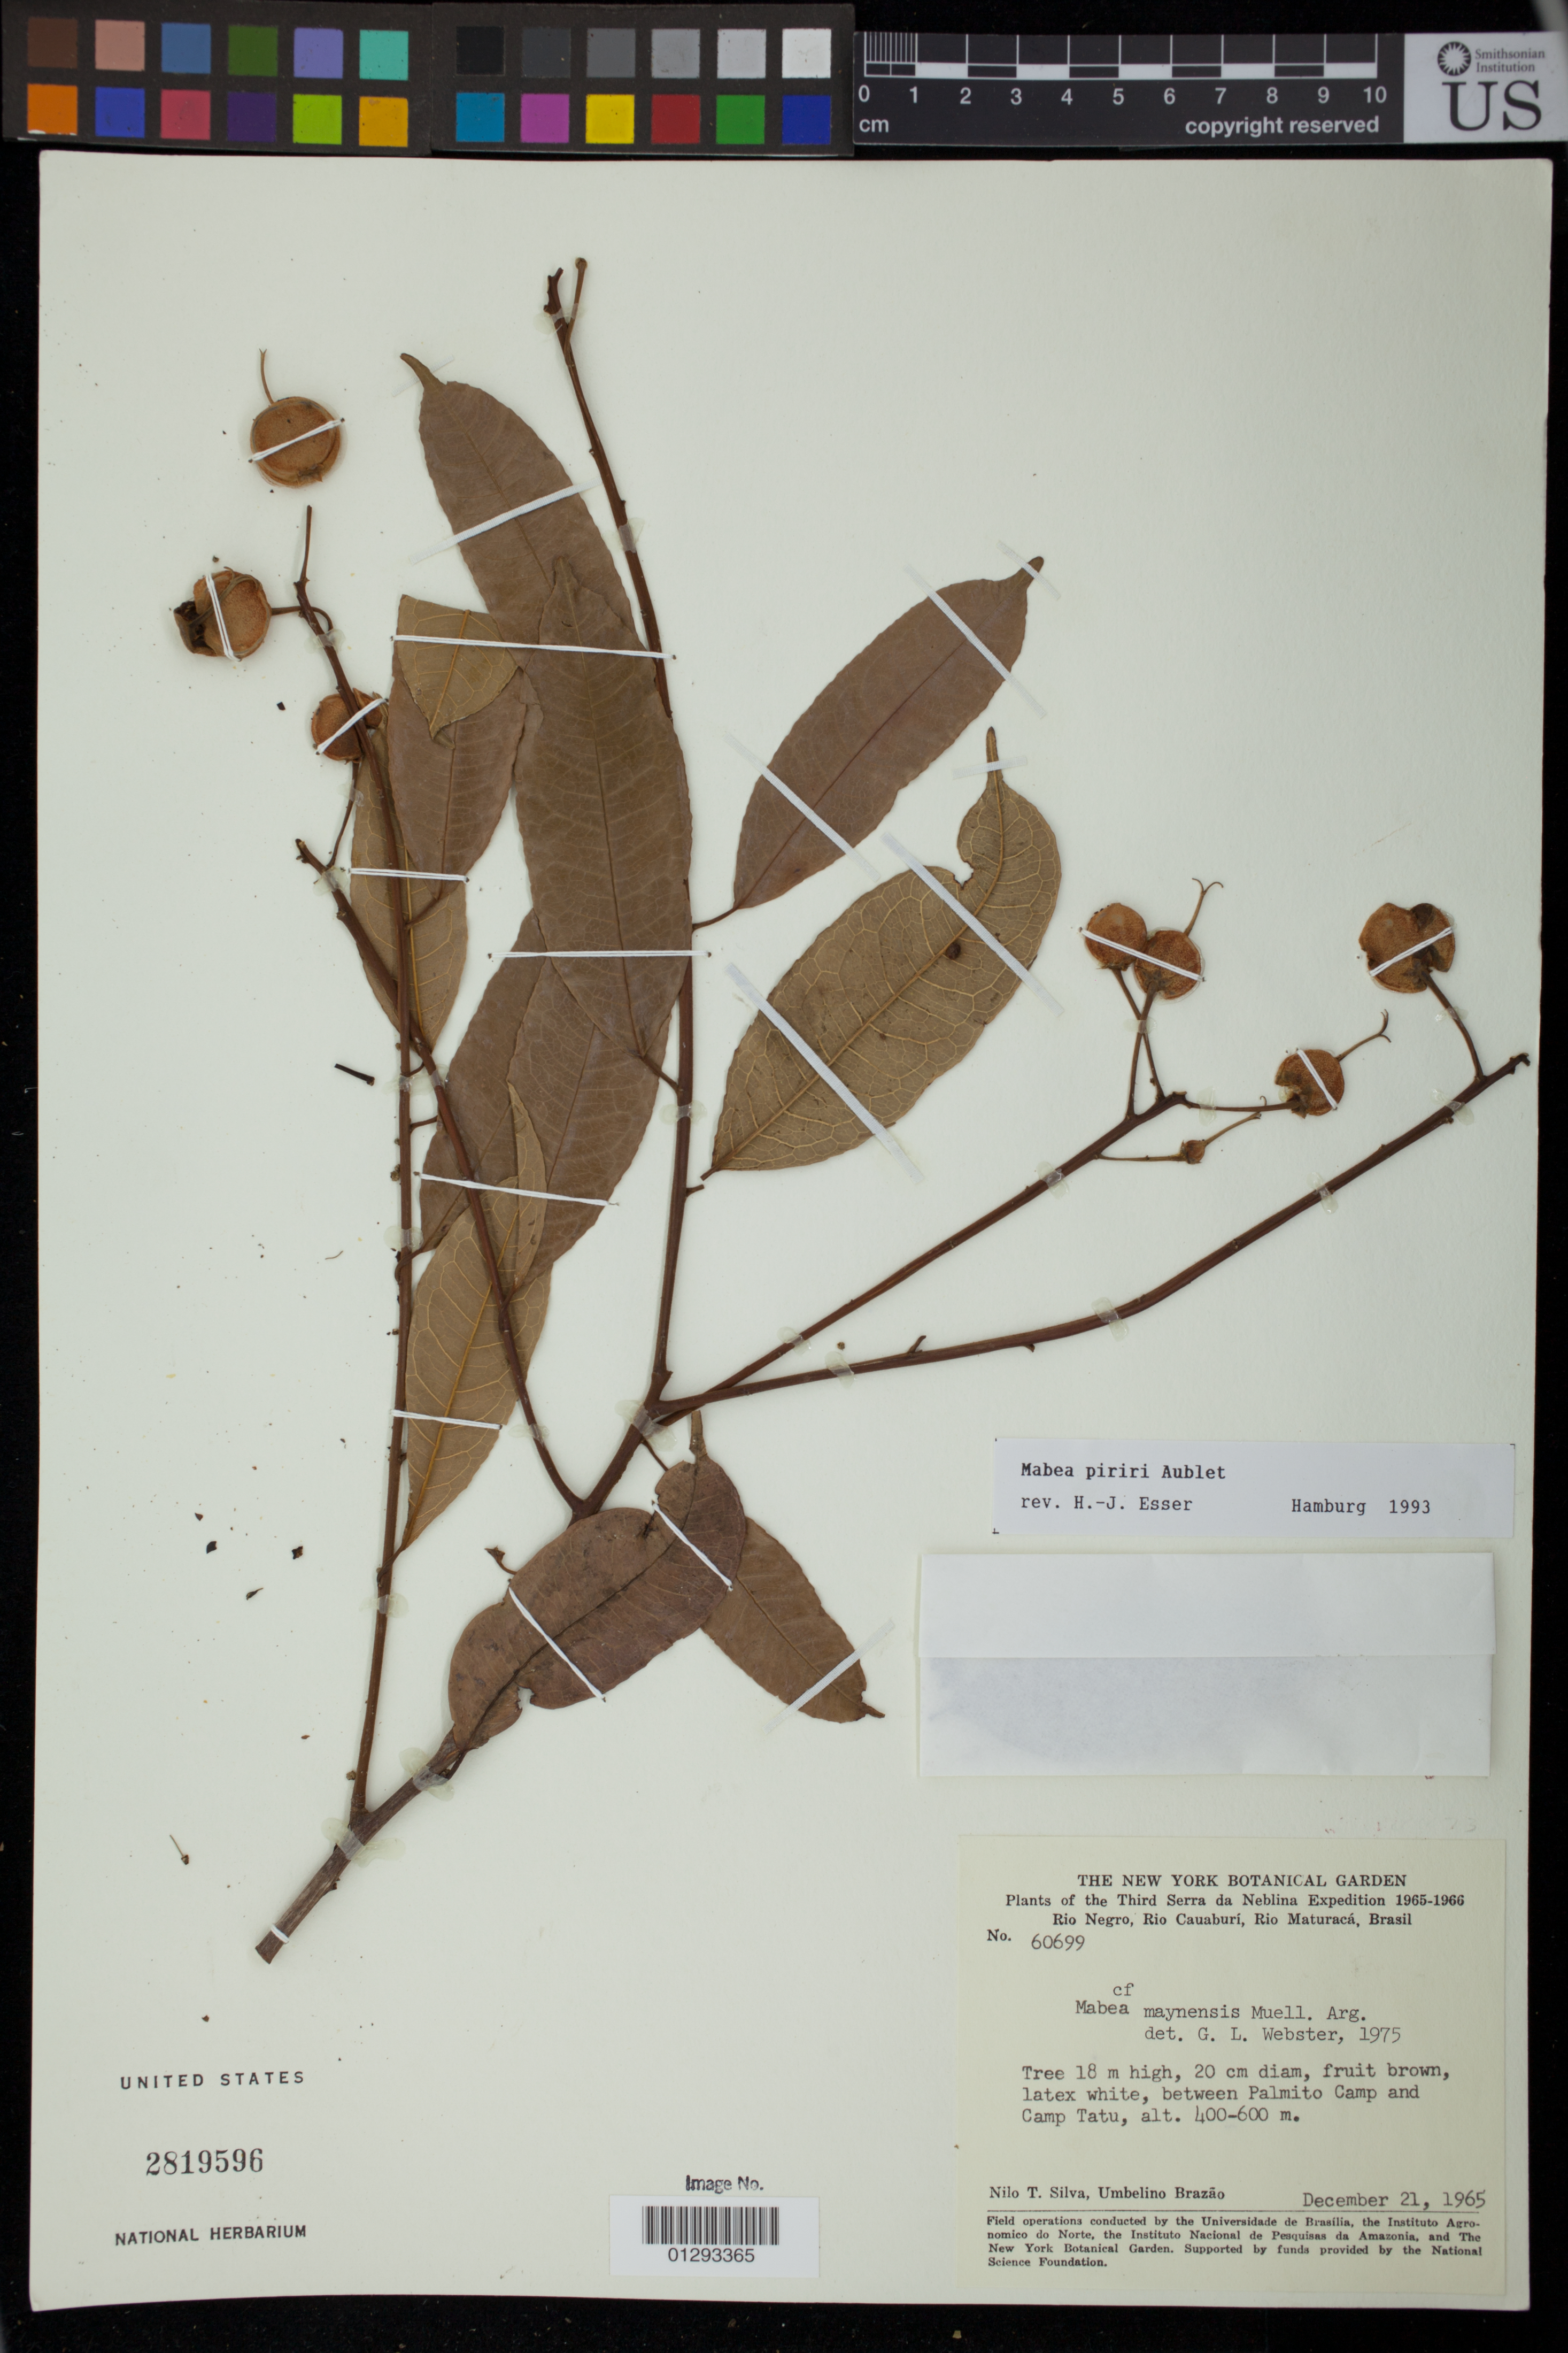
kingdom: Plantae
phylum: Tracheophyta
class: Magnoliopsida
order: Malpighiales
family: Euphorbiaceae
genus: Mabea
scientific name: Mabea piriri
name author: Aubl.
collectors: N. T. Silva & U. Brazão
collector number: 60699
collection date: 1965-12-21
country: Brazil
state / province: Amazonas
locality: Serra da Neblina, Rio Negro, Rio Cauaburi, Rio Maturaca; between Palmito Camp and Camp Tatu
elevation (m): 400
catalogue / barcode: US 2819596